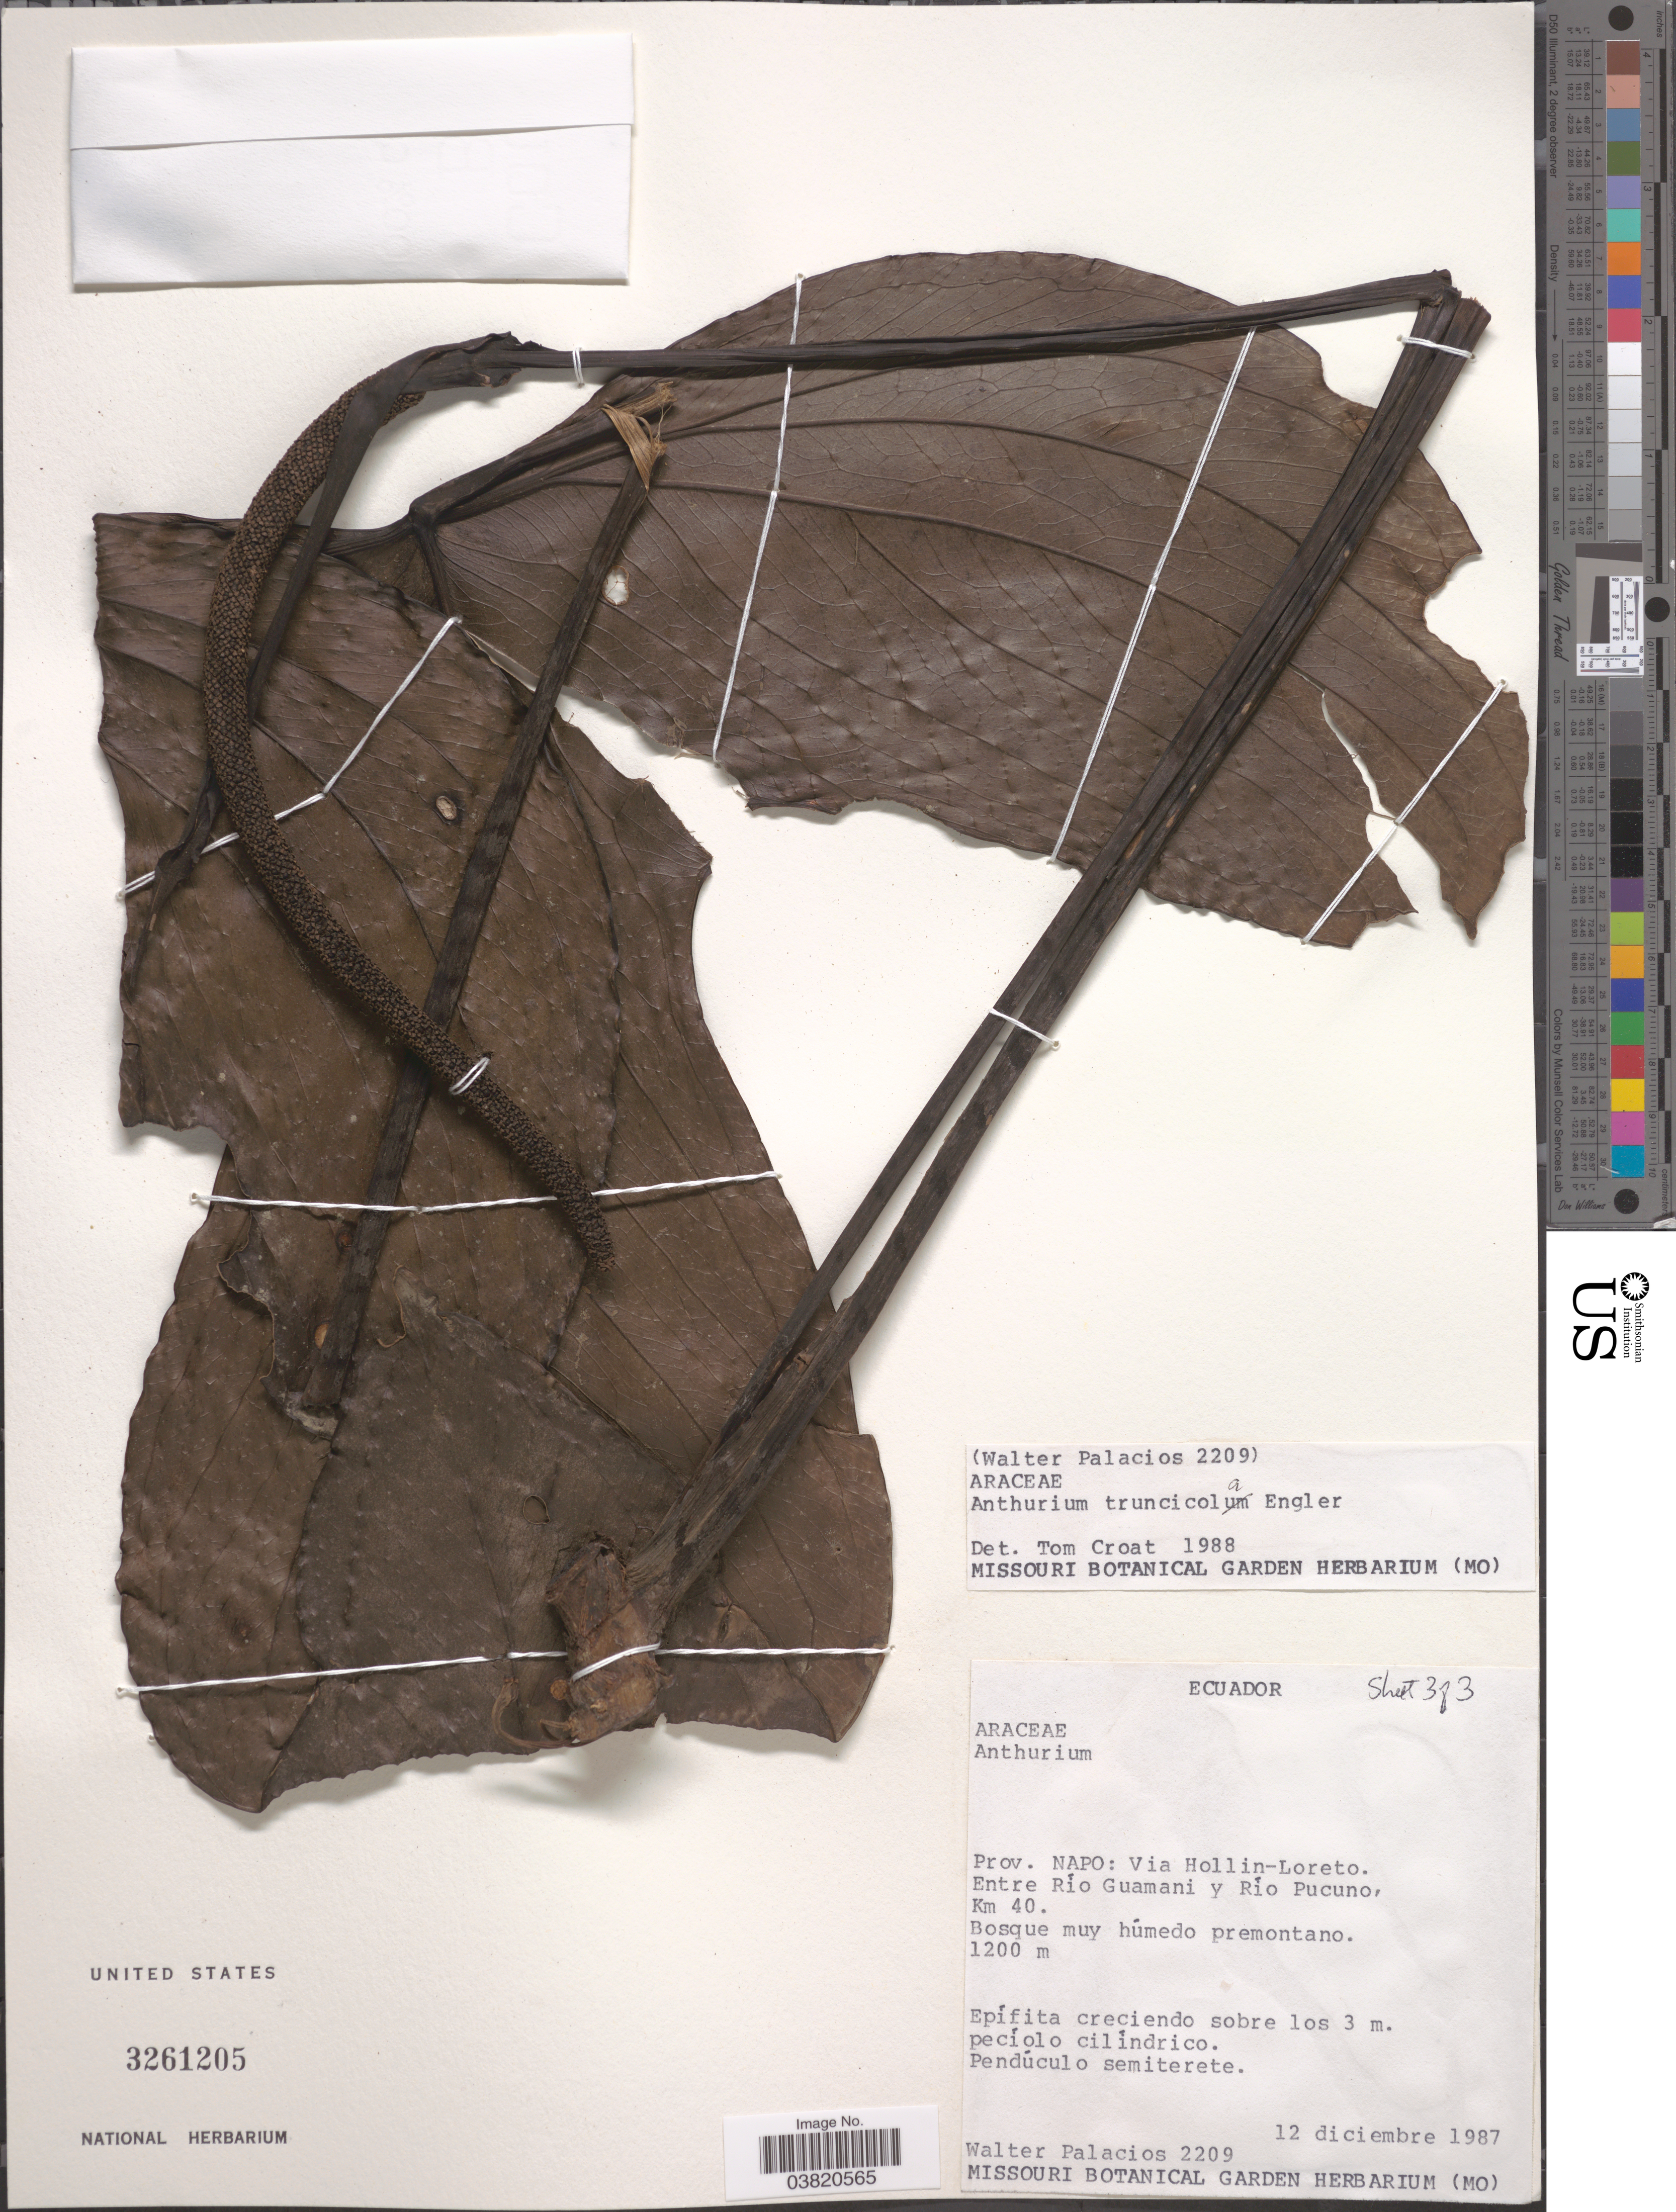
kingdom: Plantae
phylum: Tracheophyta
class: Liliopsida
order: Alismatales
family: Araceae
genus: Anthurium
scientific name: Anthurium truncicola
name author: Engl.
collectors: W. Palacios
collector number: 2209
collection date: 1987-12-12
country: Ecuador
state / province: Napo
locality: Via Hollin-Loreto. Entre Río Guamani y Río Pucuno, Km 40.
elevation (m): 1200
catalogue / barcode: US 3261205